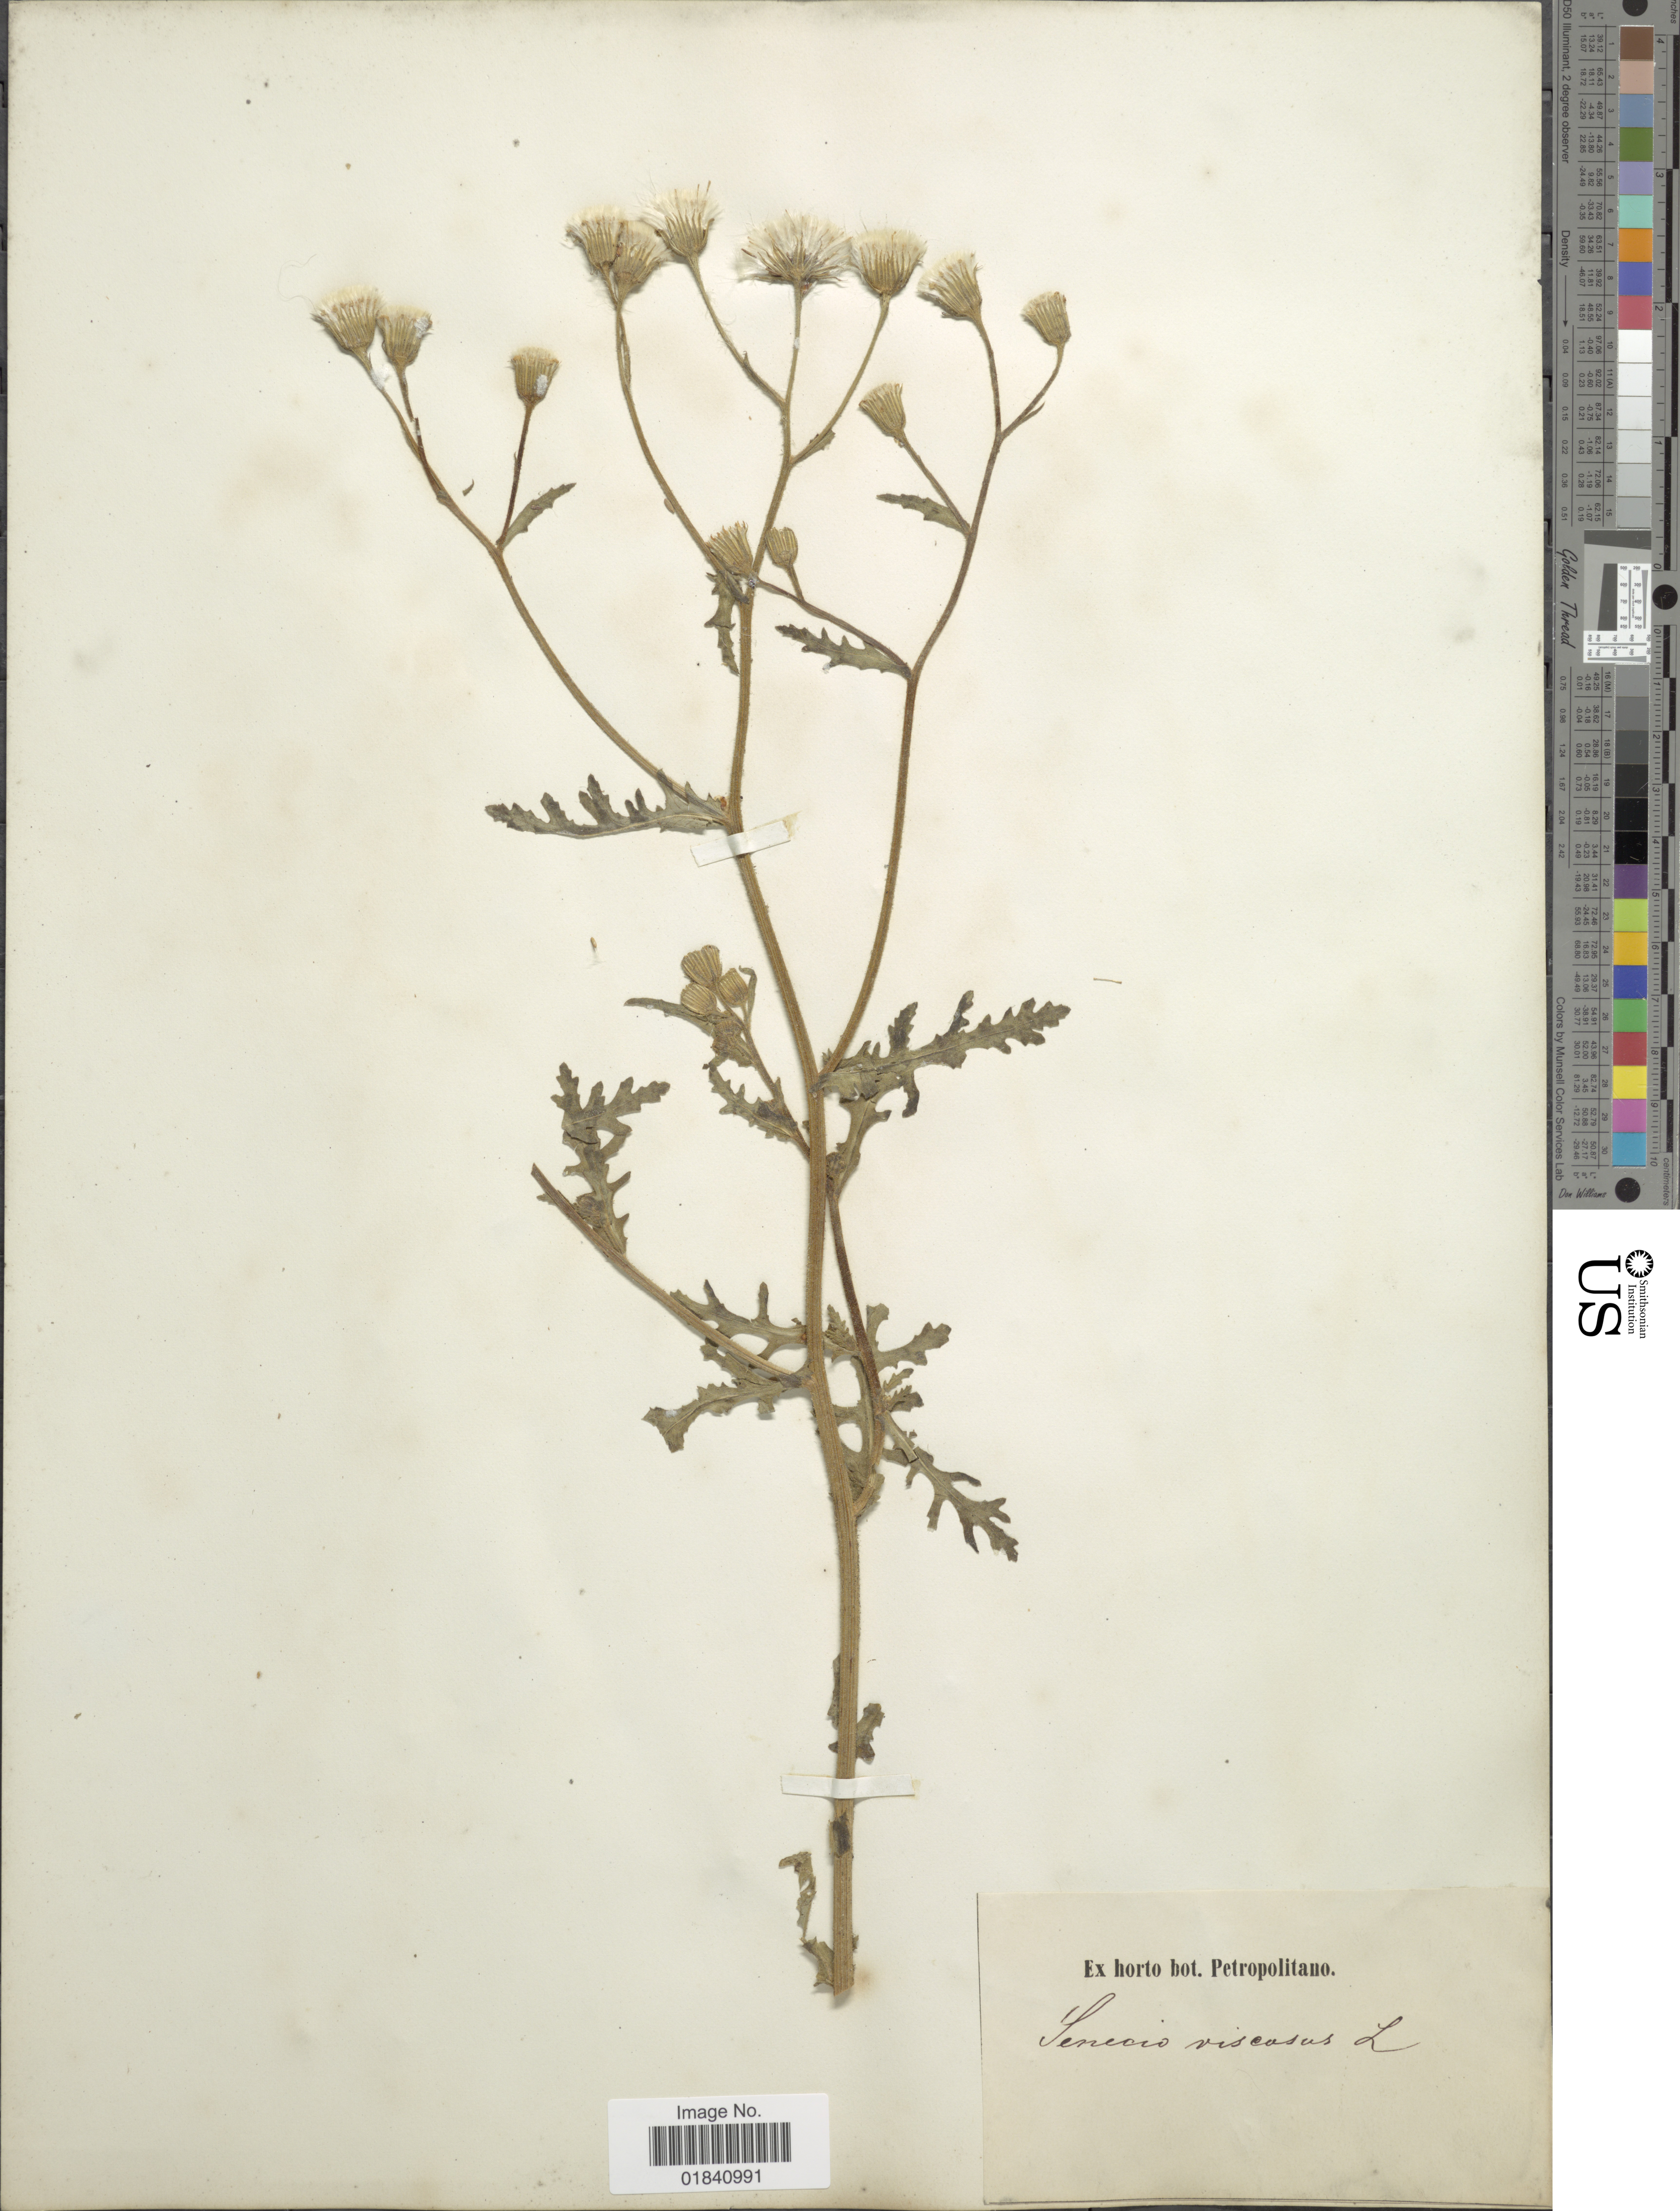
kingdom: Plantae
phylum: Tracheophyta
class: Magnoliopsida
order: Asterales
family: Asteraceae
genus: Senecio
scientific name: Senecio viscosus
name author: L.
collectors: ex Horto Bot. Petropolitano